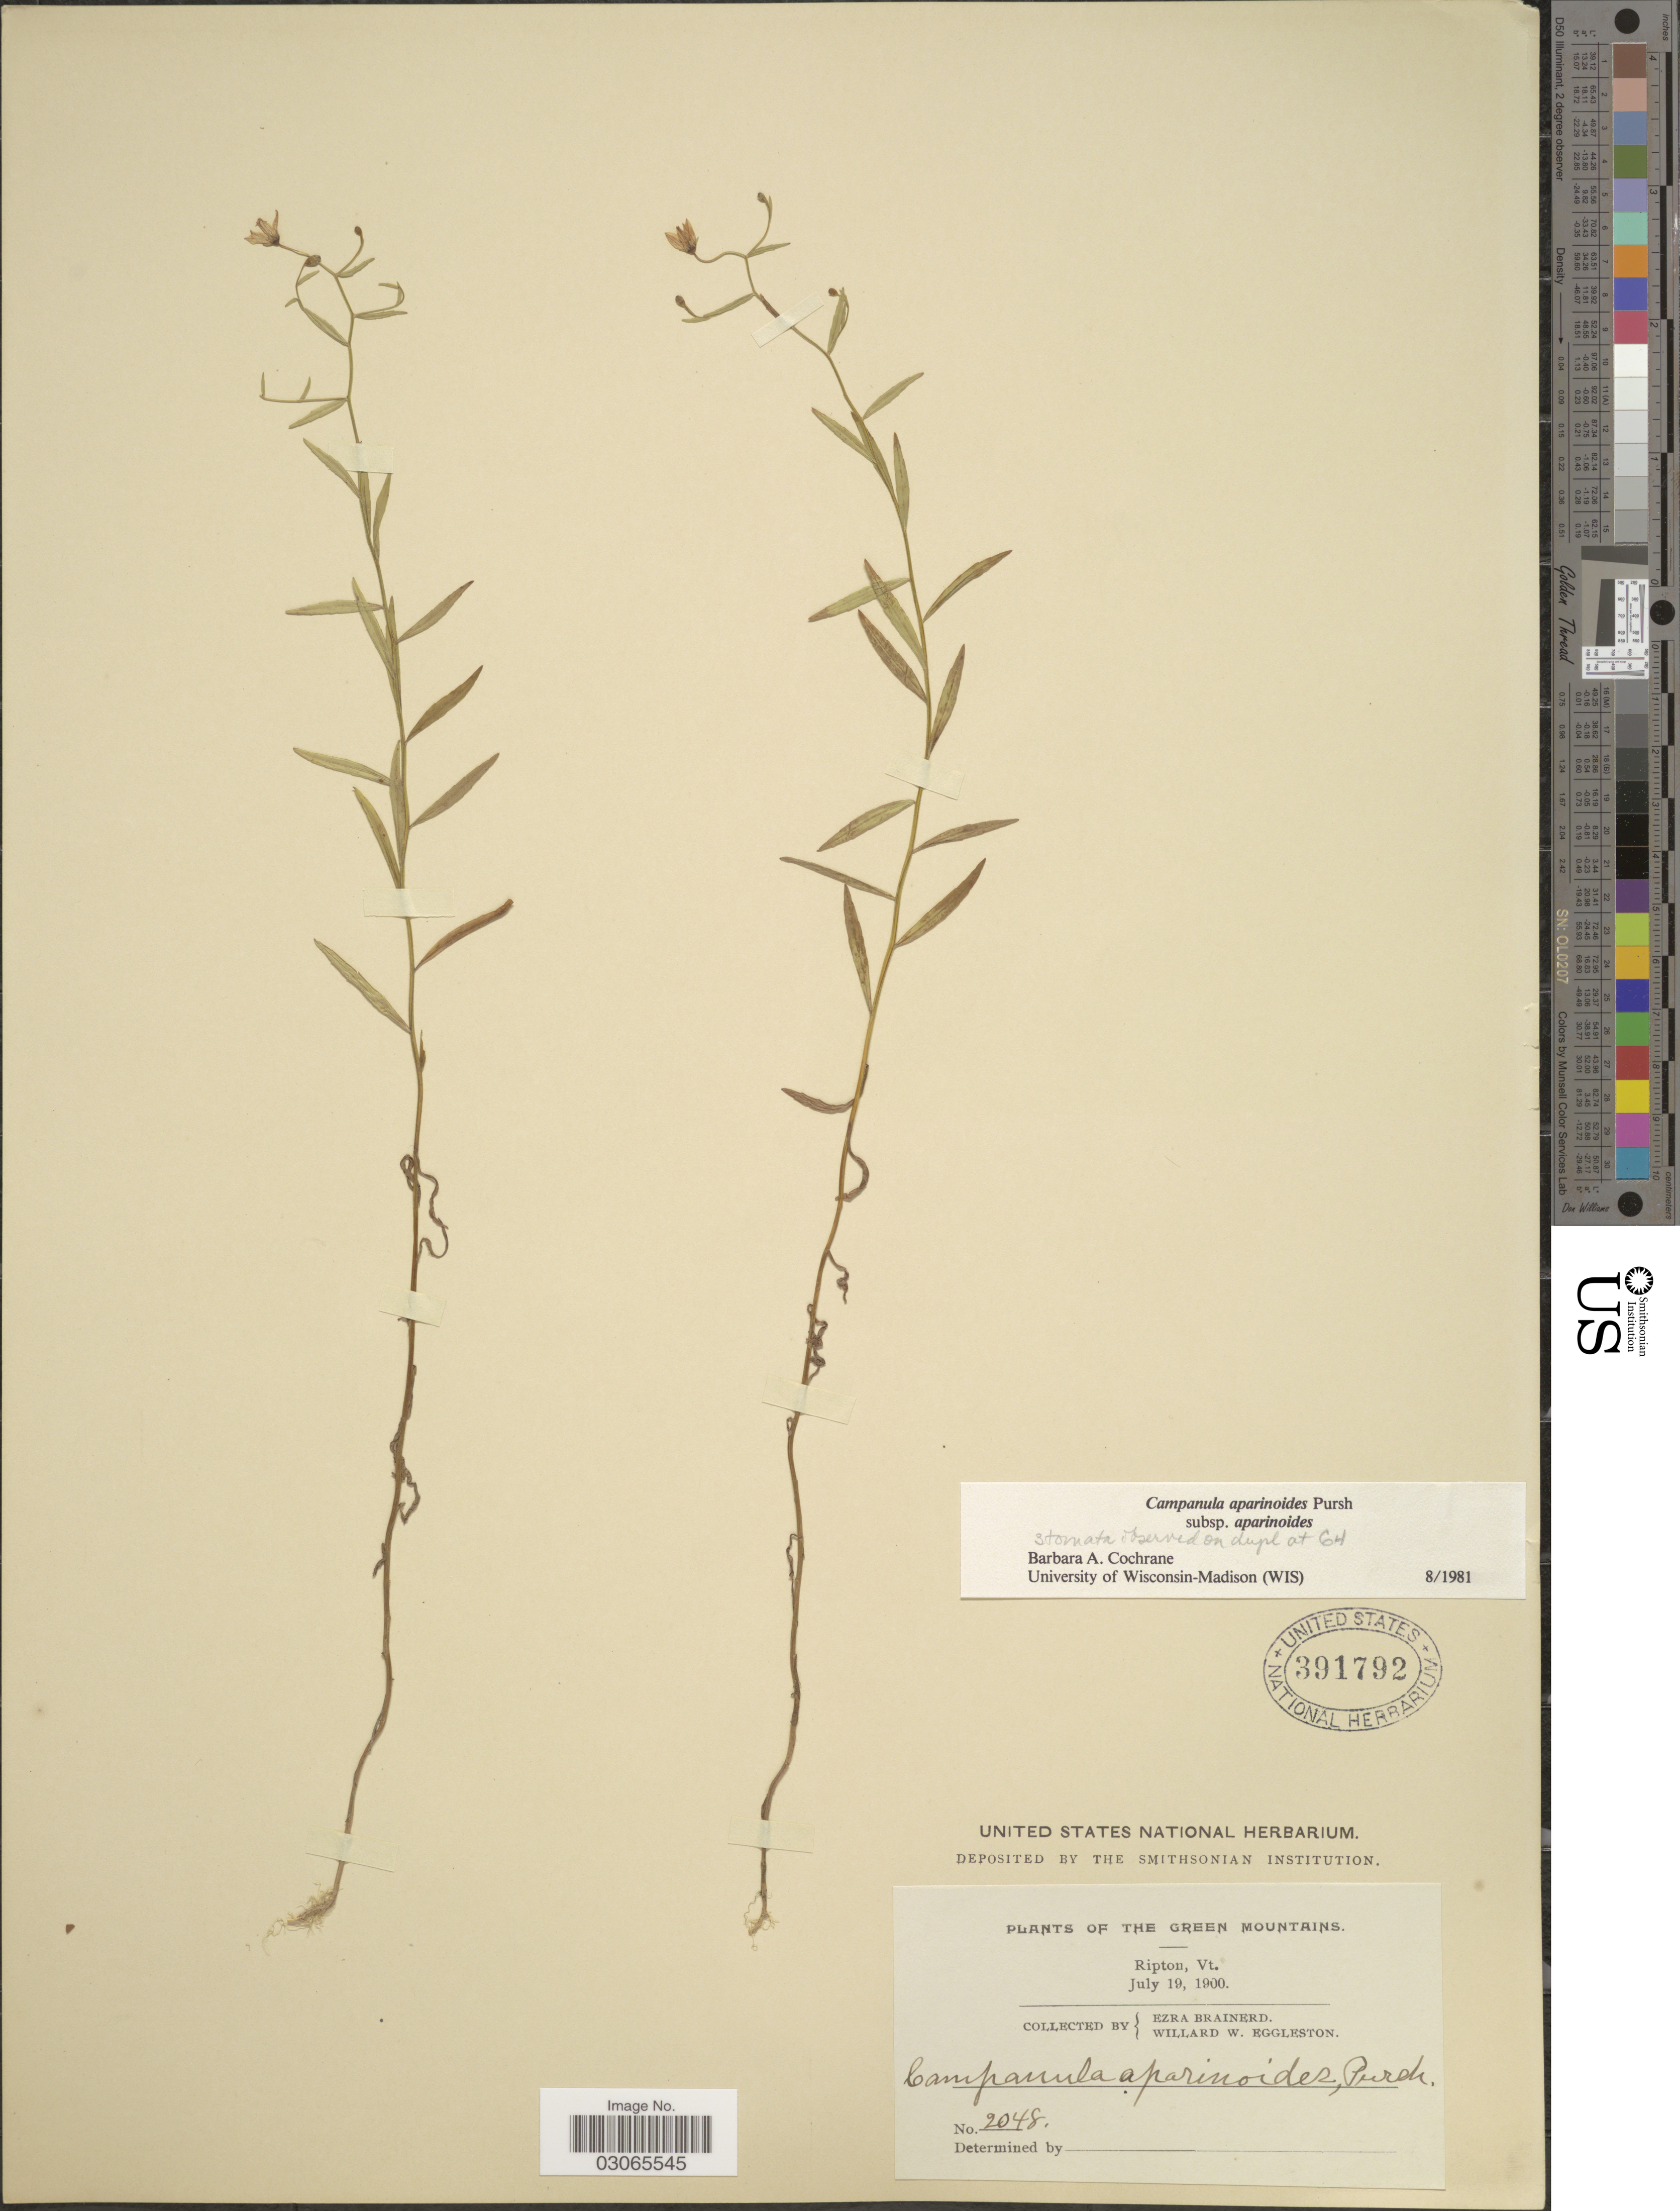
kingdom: Plantae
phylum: Tracheophyta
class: Magnoliopsida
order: Asterales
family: Campanulaceae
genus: Campanula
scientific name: Campanula aparinoides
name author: Pursh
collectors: E. Brainerd & W. W. Eggleston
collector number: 2048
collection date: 1900-07-19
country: United States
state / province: Vermont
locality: The Green Mountains. Ripton.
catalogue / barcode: US 391792